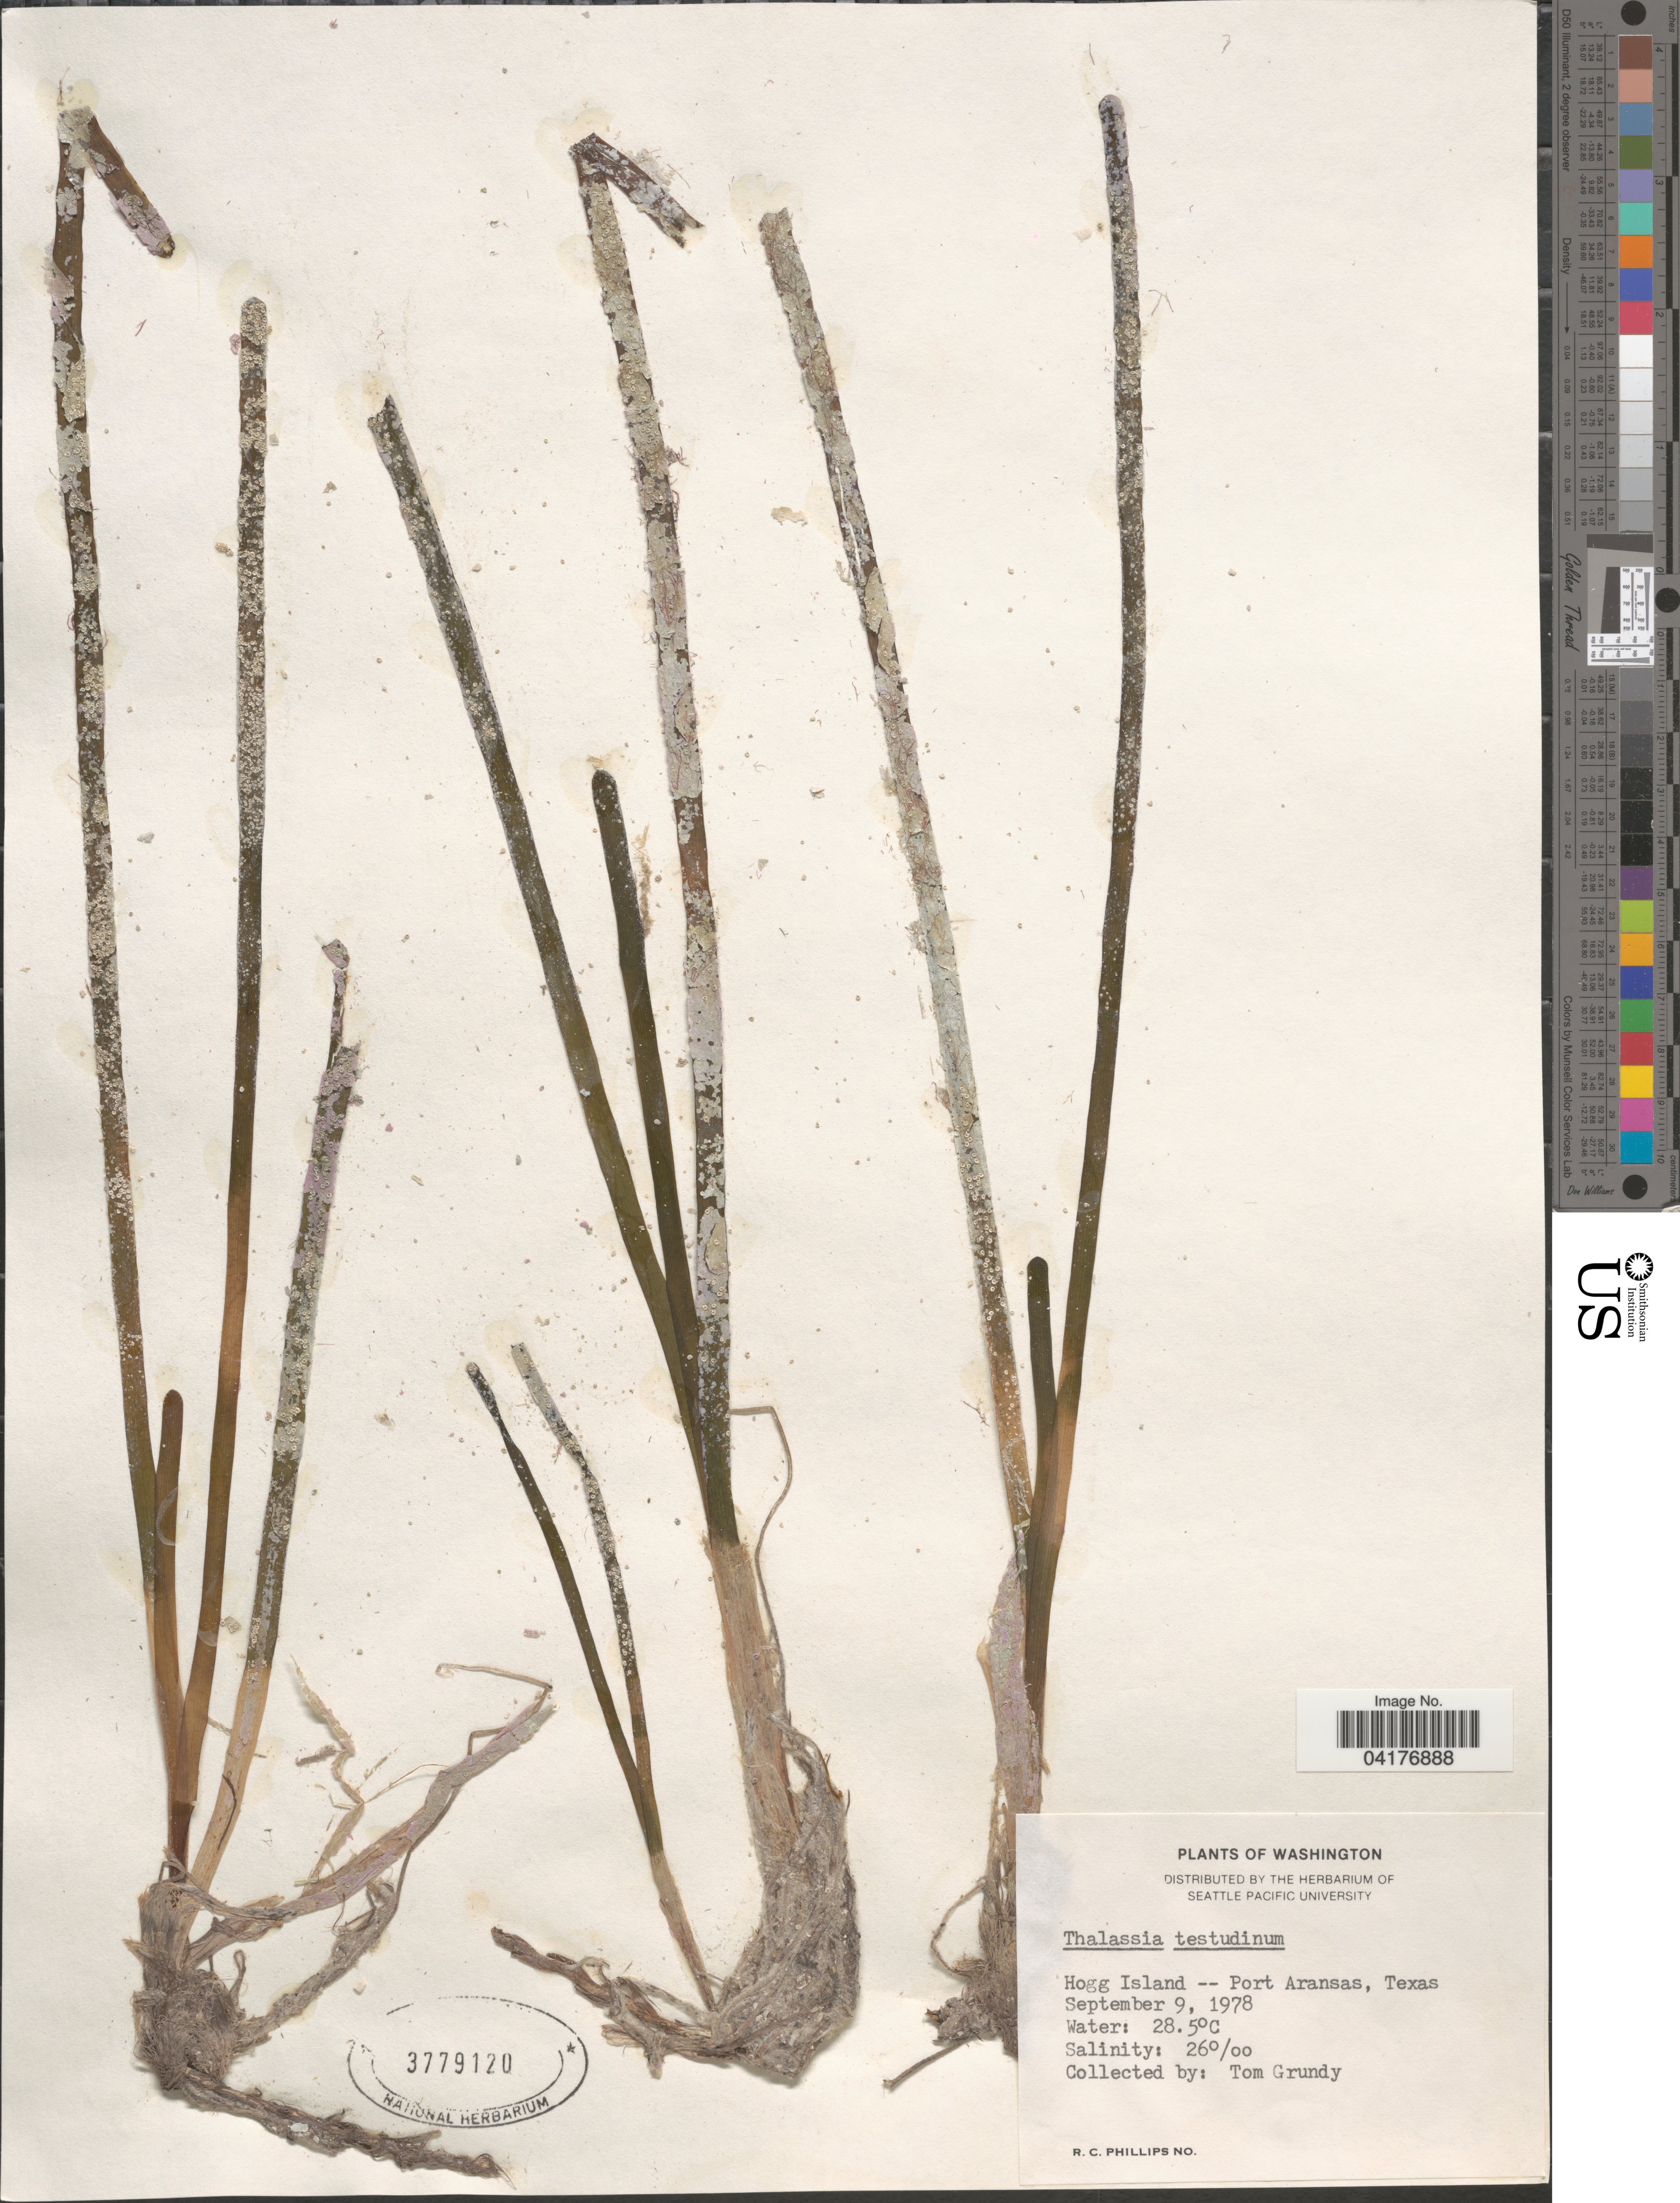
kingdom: Plantae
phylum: Tracheophyta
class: Liliopsida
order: Alismatales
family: Hydrocharitaceae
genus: Thalassia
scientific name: Thalassia testudinum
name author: Banks & Sol. ex K.D. Koenig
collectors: T. Grundy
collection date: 1978-09-09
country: United States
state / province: Texas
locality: Hogg Island -- Port Aransas.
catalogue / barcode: US 3779120